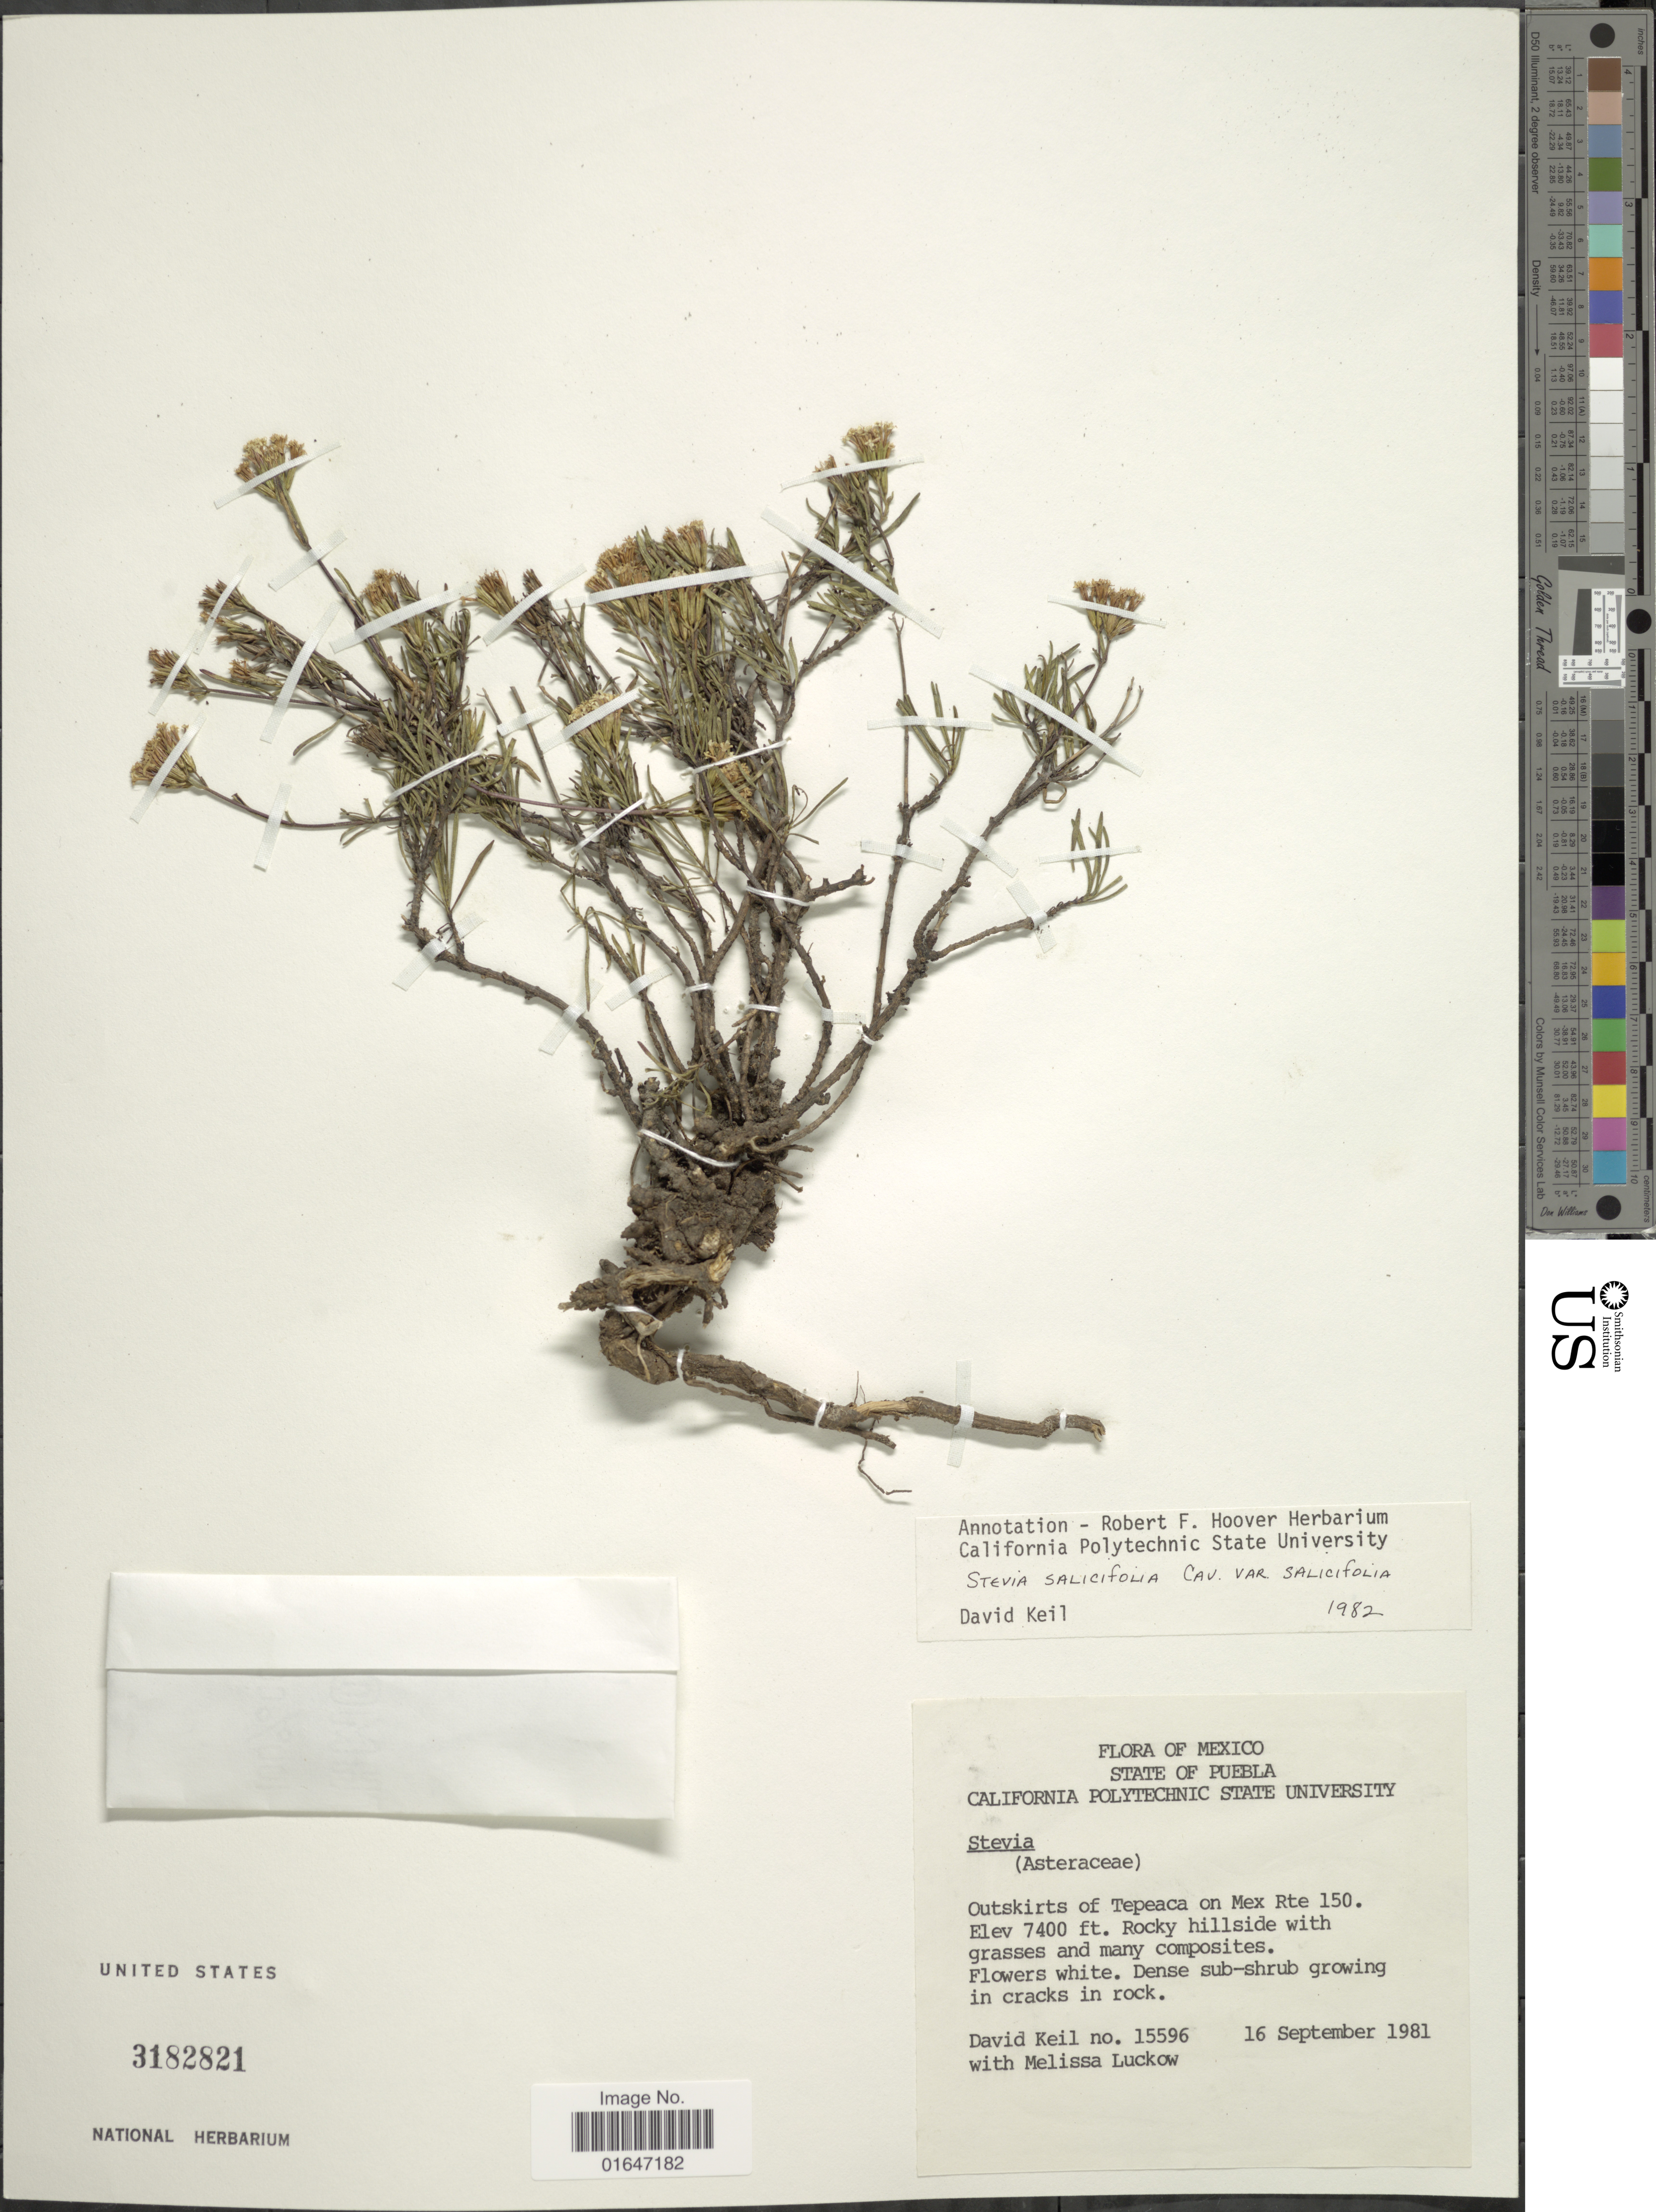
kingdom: Plantae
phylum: Tracheophyta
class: Magnoliopsida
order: Asterales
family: Asteraceae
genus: Stevia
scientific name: Stevia salicifolia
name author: Cav.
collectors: D. J. Keil & M. A. Luckow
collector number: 15596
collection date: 1981-09-16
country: Mexico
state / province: Puebla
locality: State of Puebla, Outskirts of Tepeaca om Mex Rte 150.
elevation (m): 2256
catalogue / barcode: US 3182821